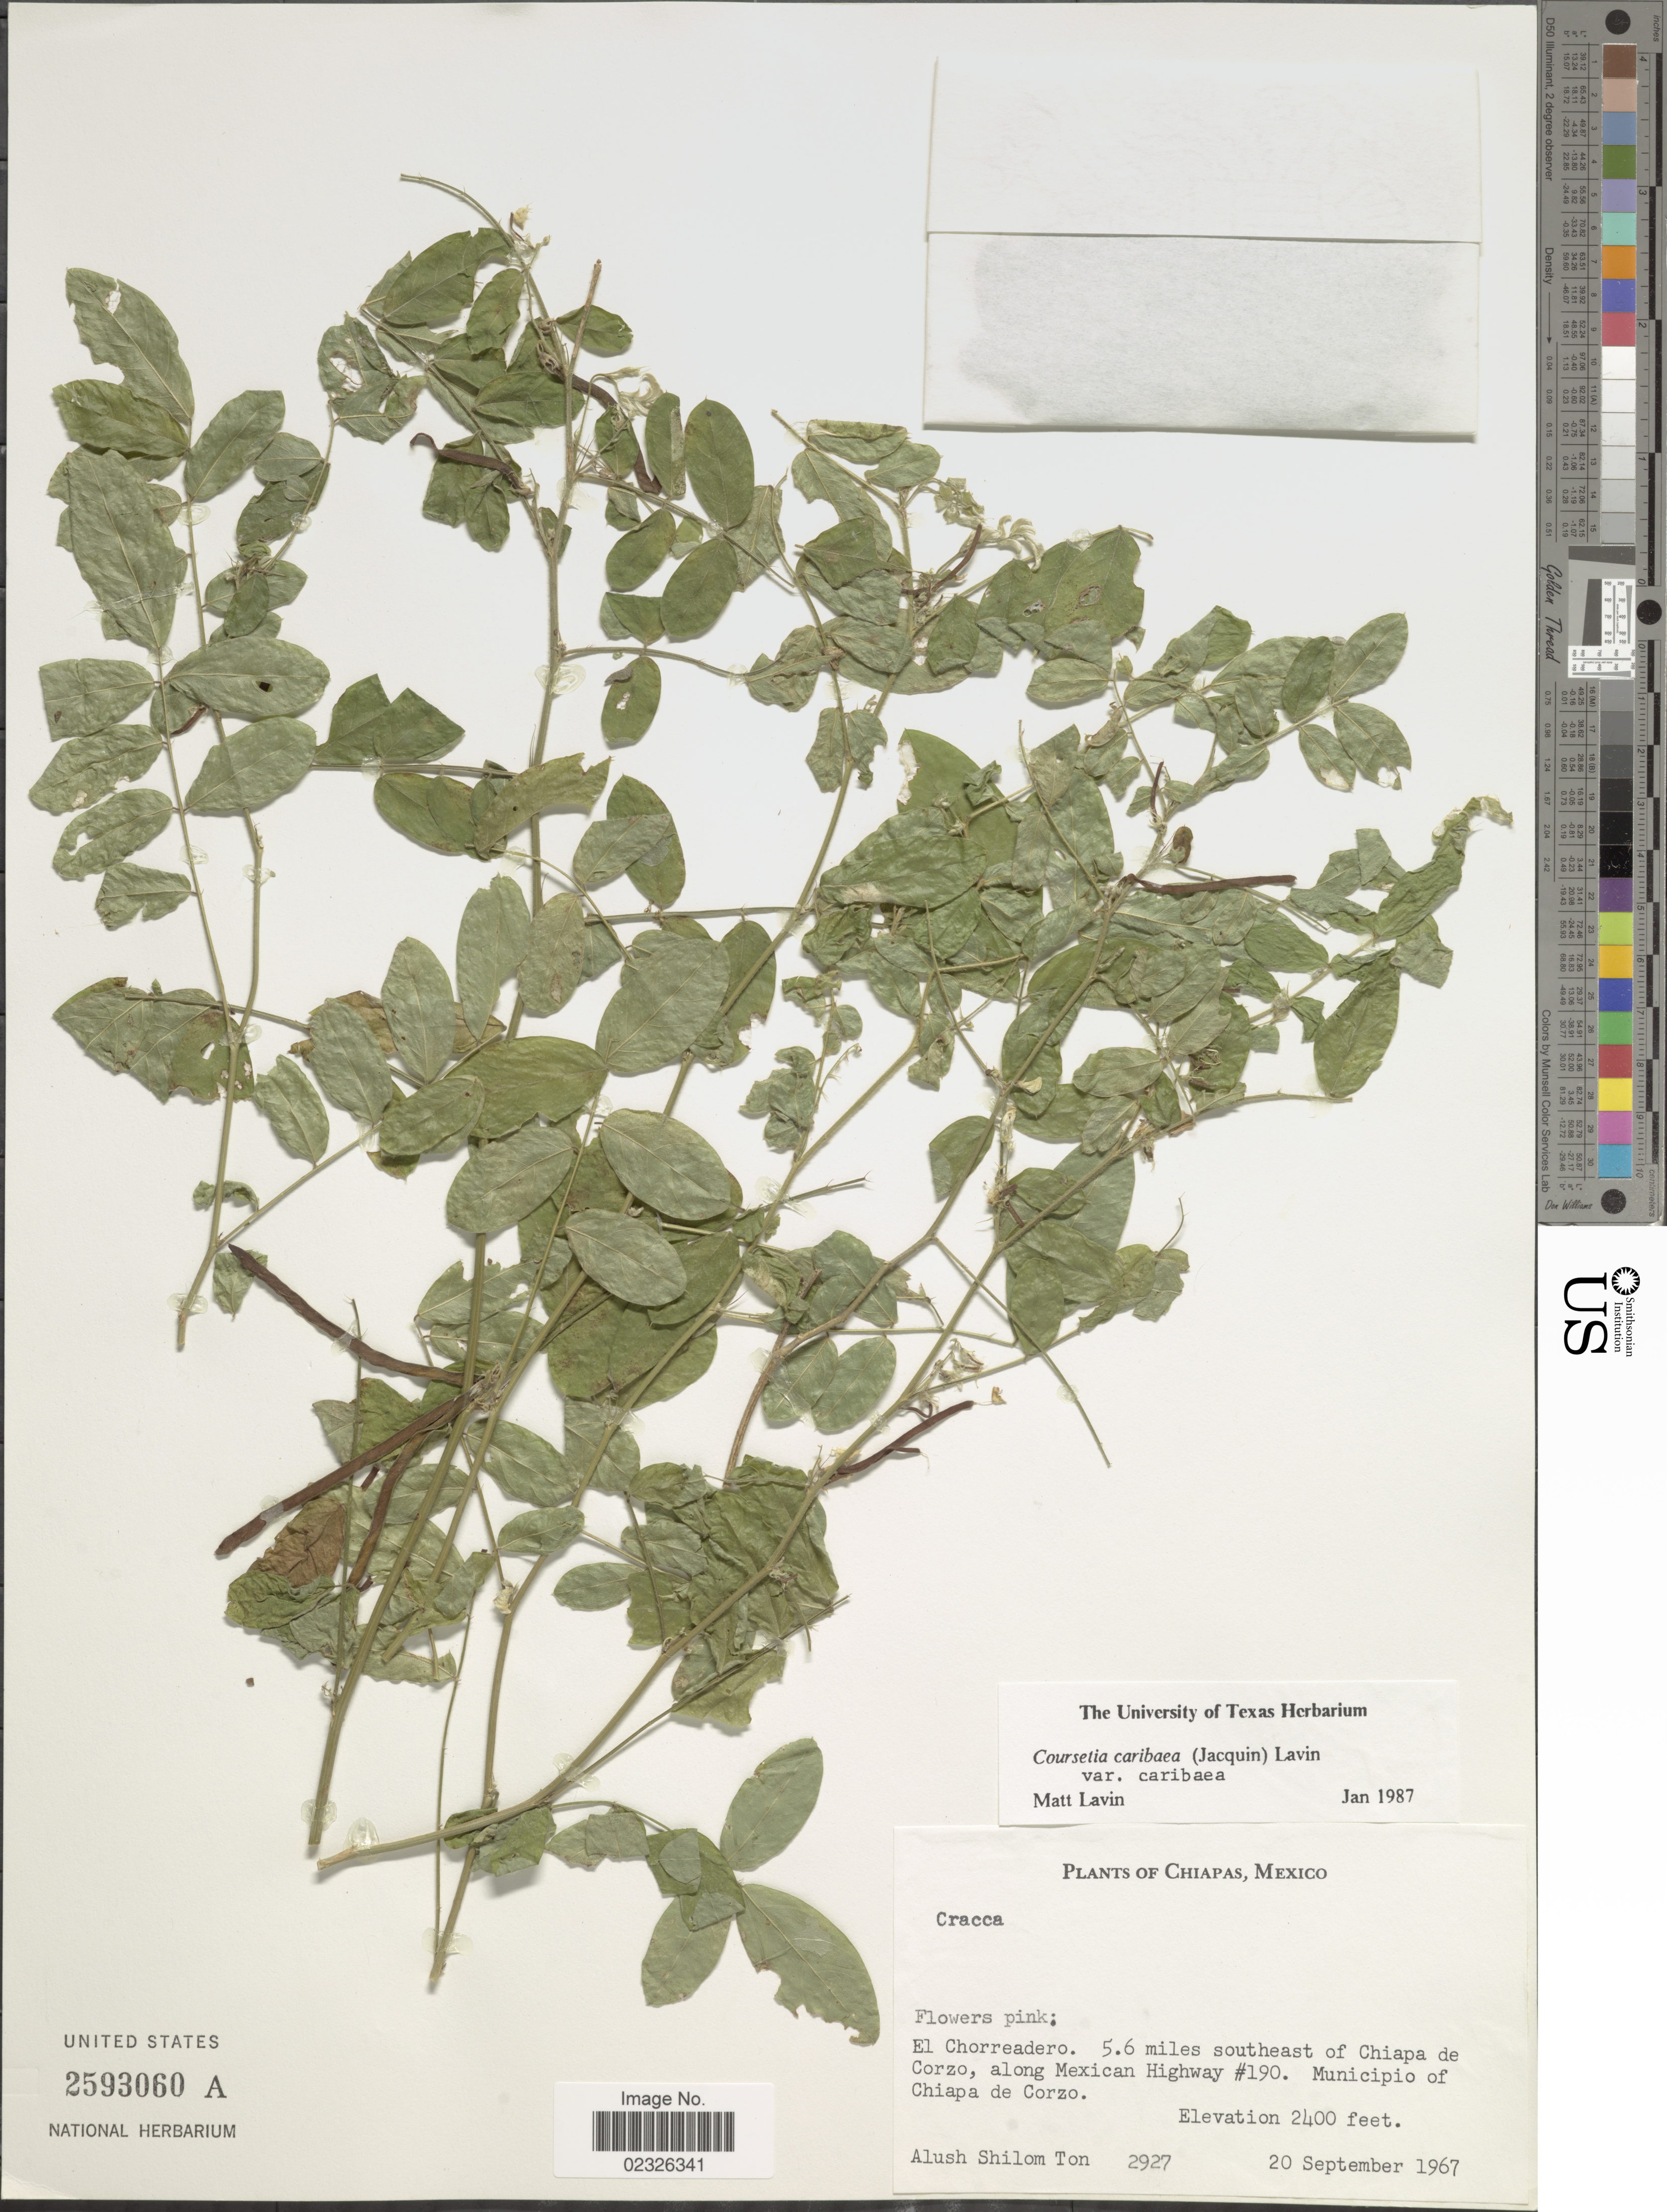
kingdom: Plantae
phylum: Tracheophyta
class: Magnoliopsida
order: Fabales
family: Fabaceae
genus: Coursetia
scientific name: Coursetia caribaea var. caribaea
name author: (Jacq.) Lavin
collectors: A. M. Ton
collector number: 2927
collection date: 1967-09-20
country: Mexico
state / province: Chiapas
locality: El Chorreadero. 5.6 miles southeast of Chiapa de Corzo, along Mexican Highway #190. Municipio of Chiapa de Corzo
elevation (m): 732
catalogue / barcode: US 2593060A